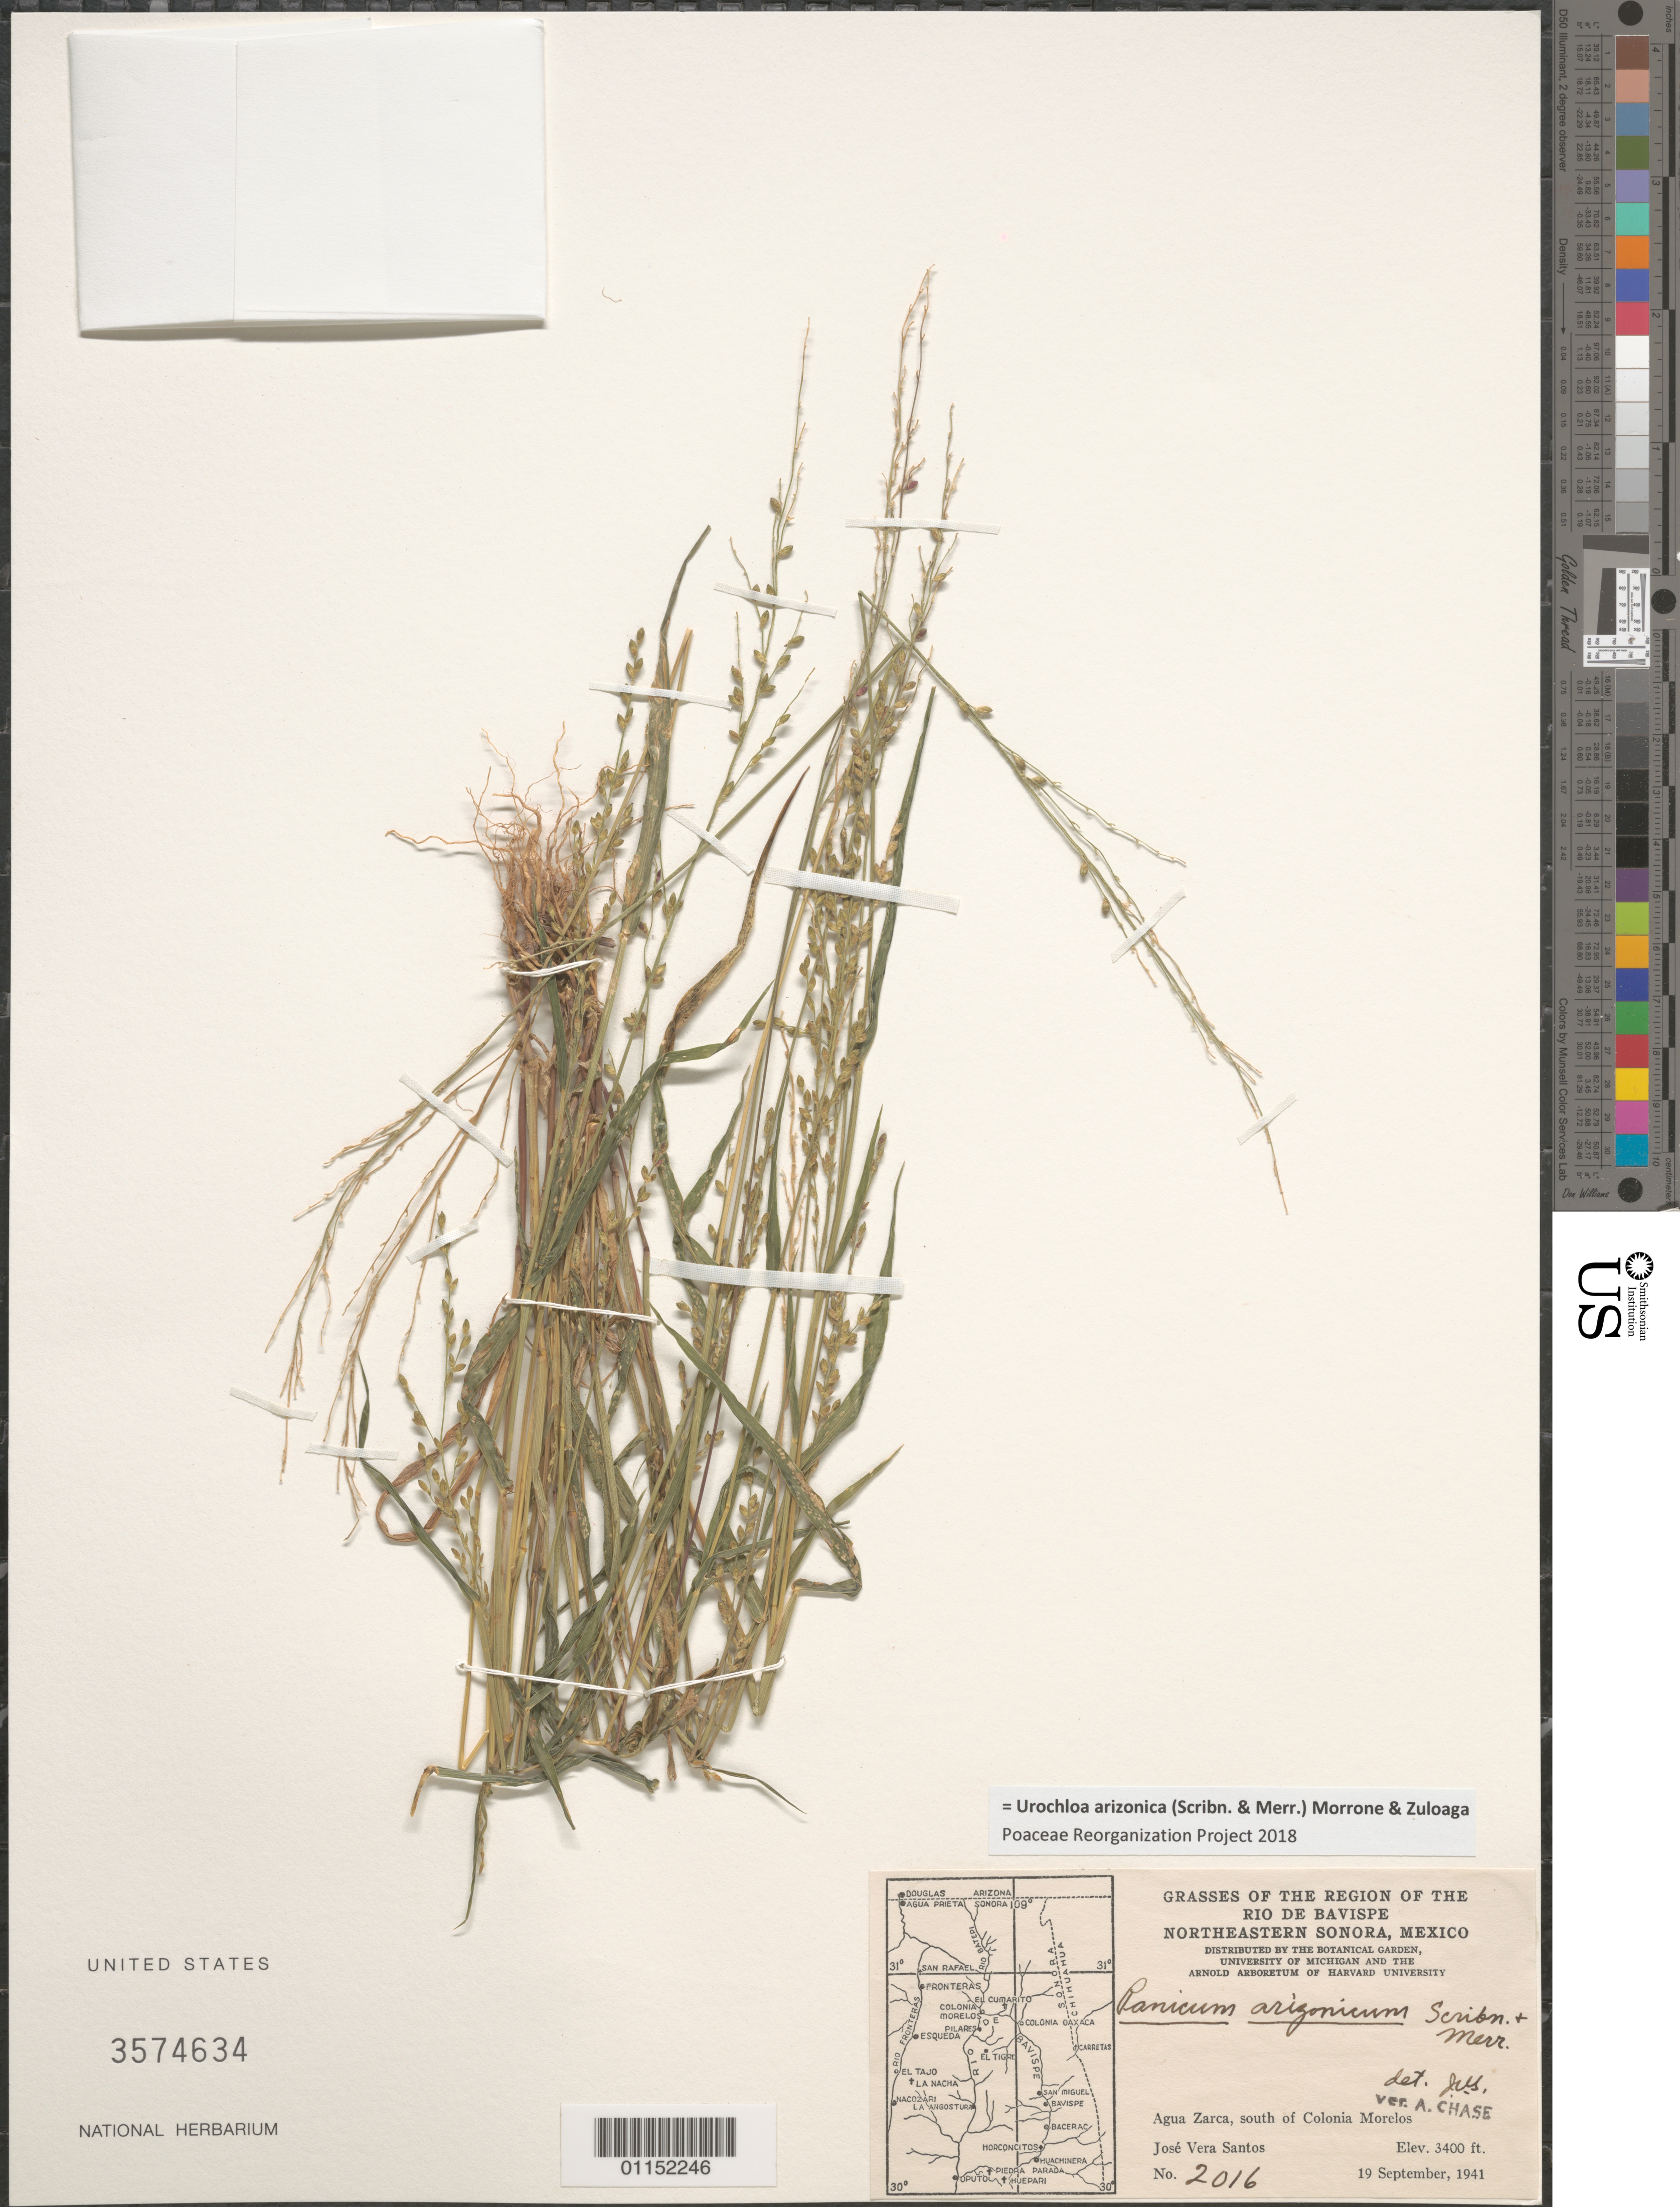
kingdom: Plantae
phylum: Tracheophyta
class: Liliopsida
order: Poales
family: Poaceae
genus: Panicum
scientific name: Panicum arizonicum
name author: Scribn. & Merr.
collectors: J. V. Santos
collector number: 2016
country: Mexico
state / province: Sonora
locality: Agua Zarca, S of Colonia Morelos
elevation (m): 1036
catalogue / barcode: US 3574634